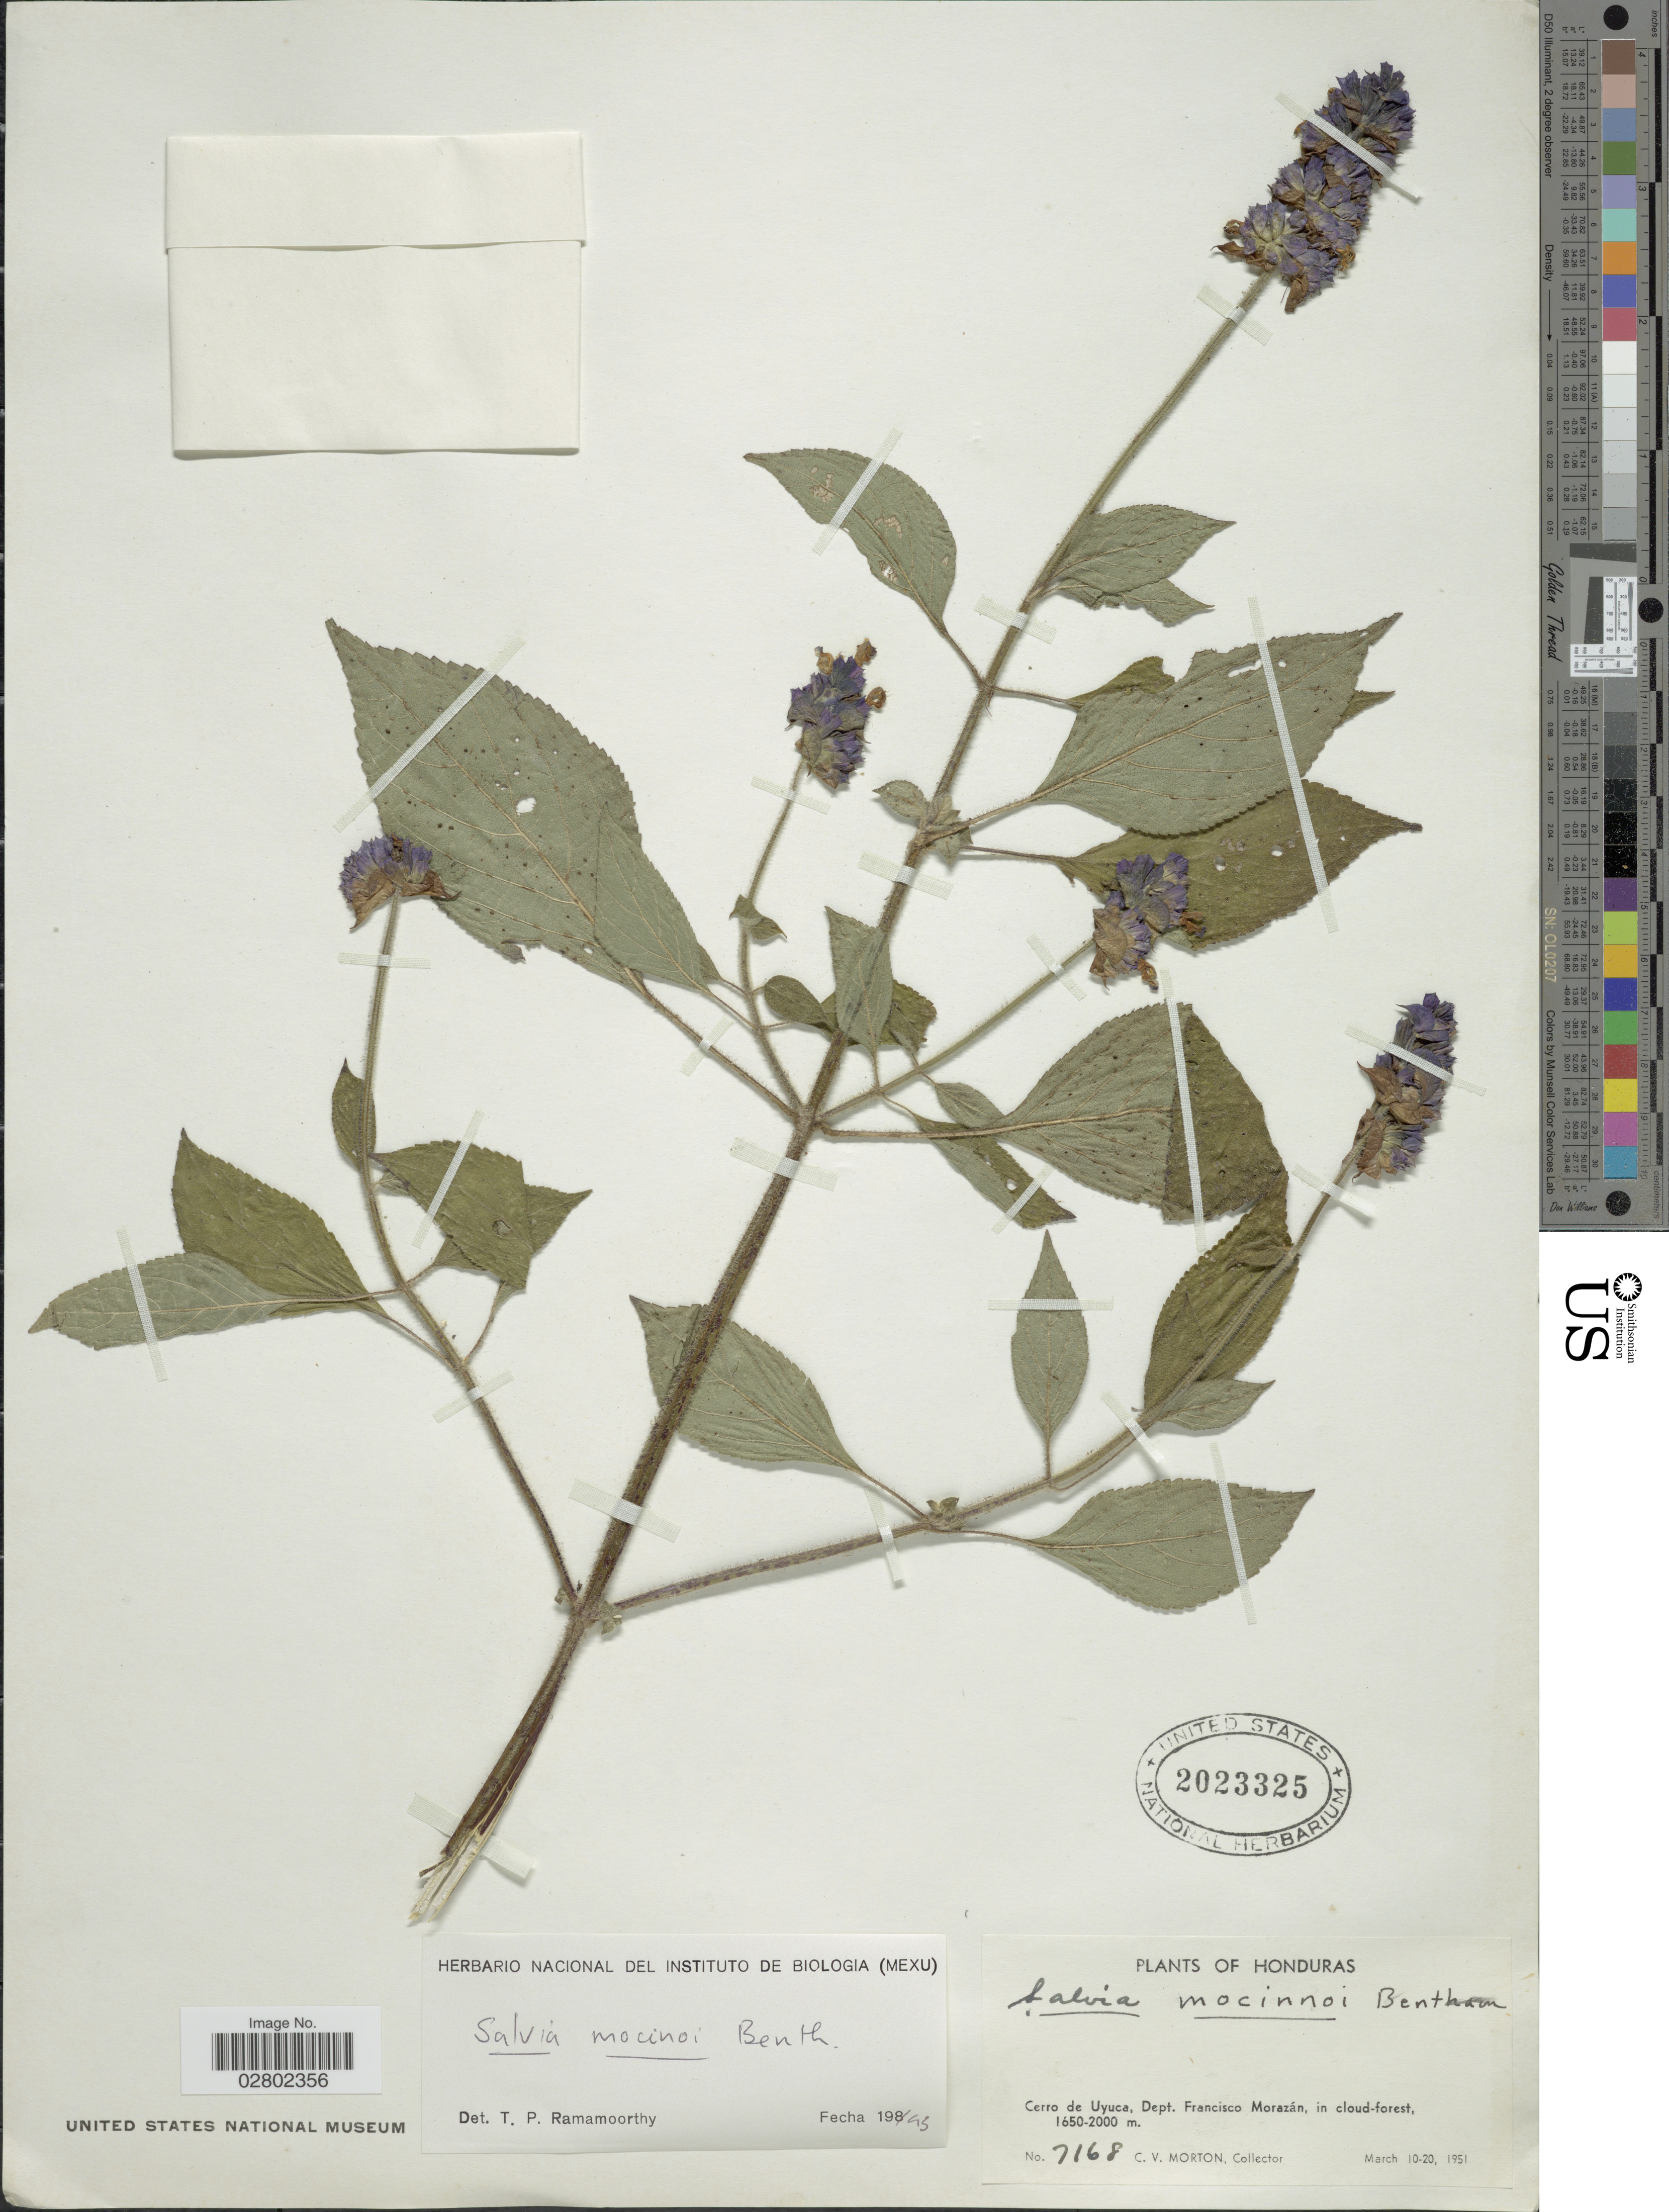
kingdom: Plantae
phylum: Tracheophyta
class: Magnoliopsida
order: Lamiales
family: Lamiaceae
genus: Salvia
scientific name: Salvia mocinoi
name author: Benth.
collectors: C. V. Morton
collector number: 7168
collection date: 1951-03-10/1951-03-20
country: Honduras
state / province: Fco. Morazán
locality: Cerro de Uyuca, Dept. Francisco Morazán.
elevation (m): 1650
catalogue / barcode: US 2023325